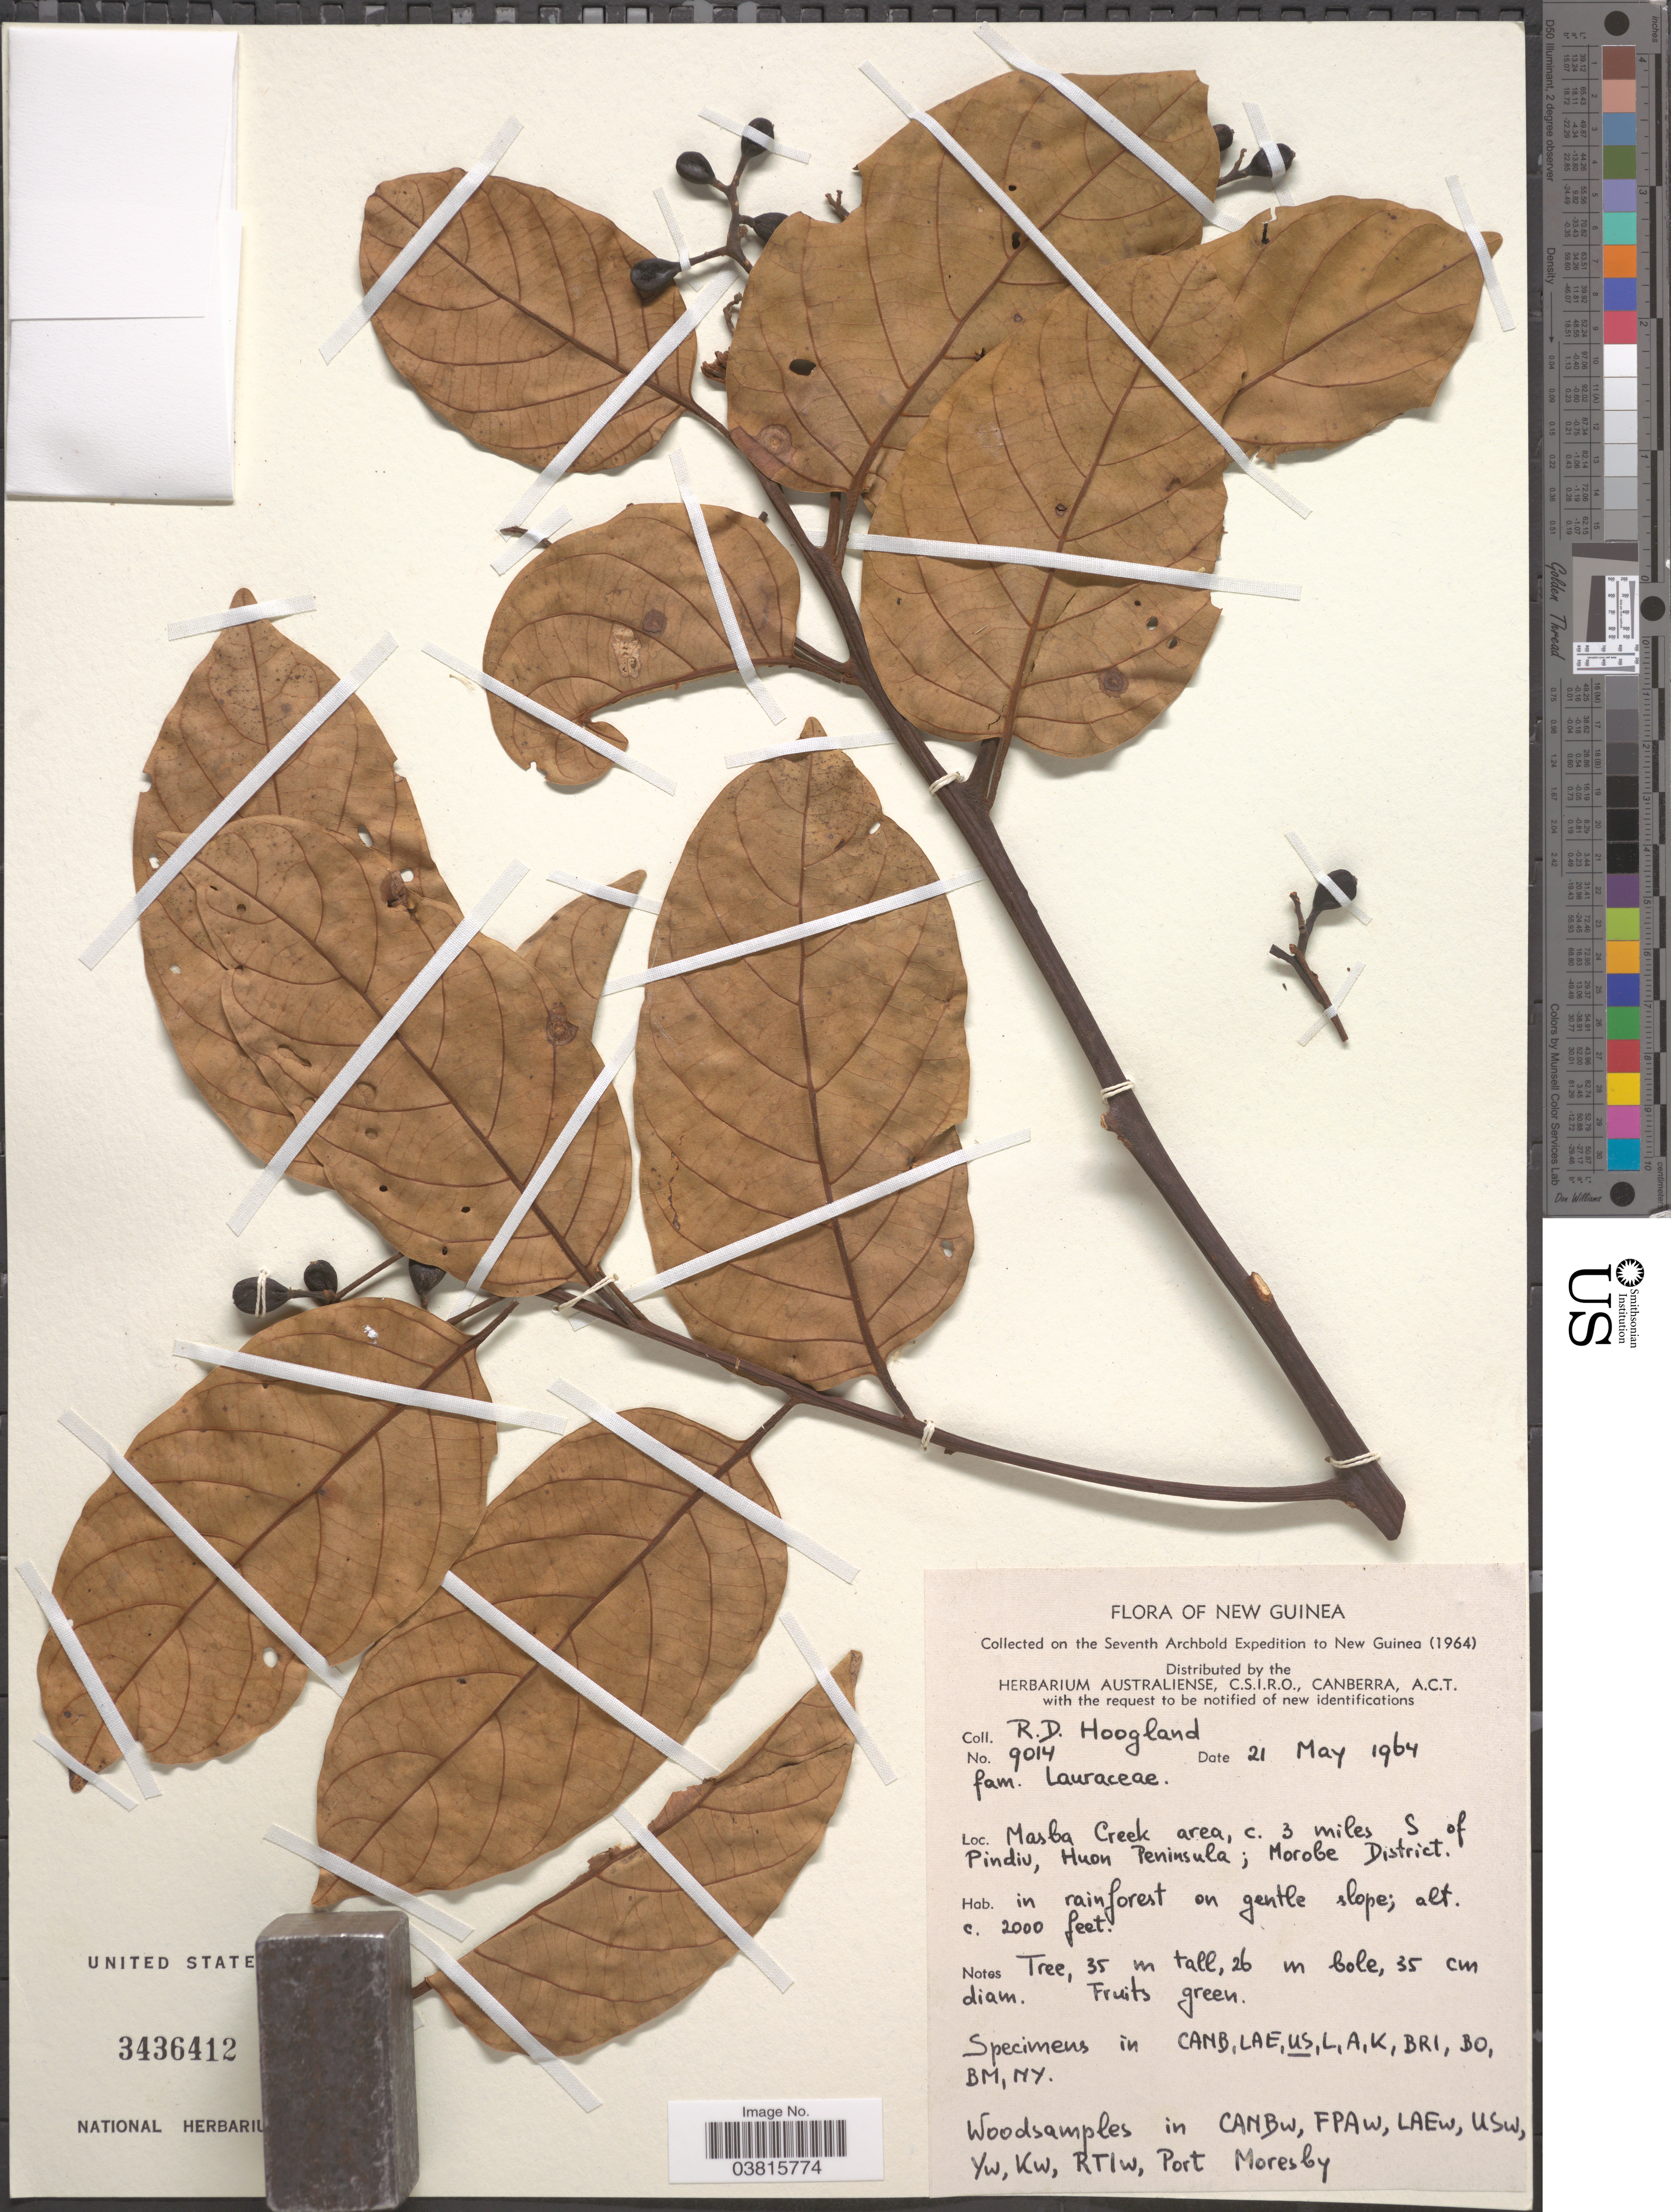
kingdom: Plantae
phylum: Tracheophyta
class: Magnoliopsida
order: Laurales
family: Lauraceae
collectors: R. D. Hoogland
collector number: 9014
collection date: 1964-05-21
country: Papua New Guinea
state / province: Morobe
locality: New Guinea. Masba Creek area, c. 3 miles S of Pindiu, Huon Peninsula; Morobe District. In rainforest on gentle slope.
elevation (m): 610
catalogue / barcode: US 3436412